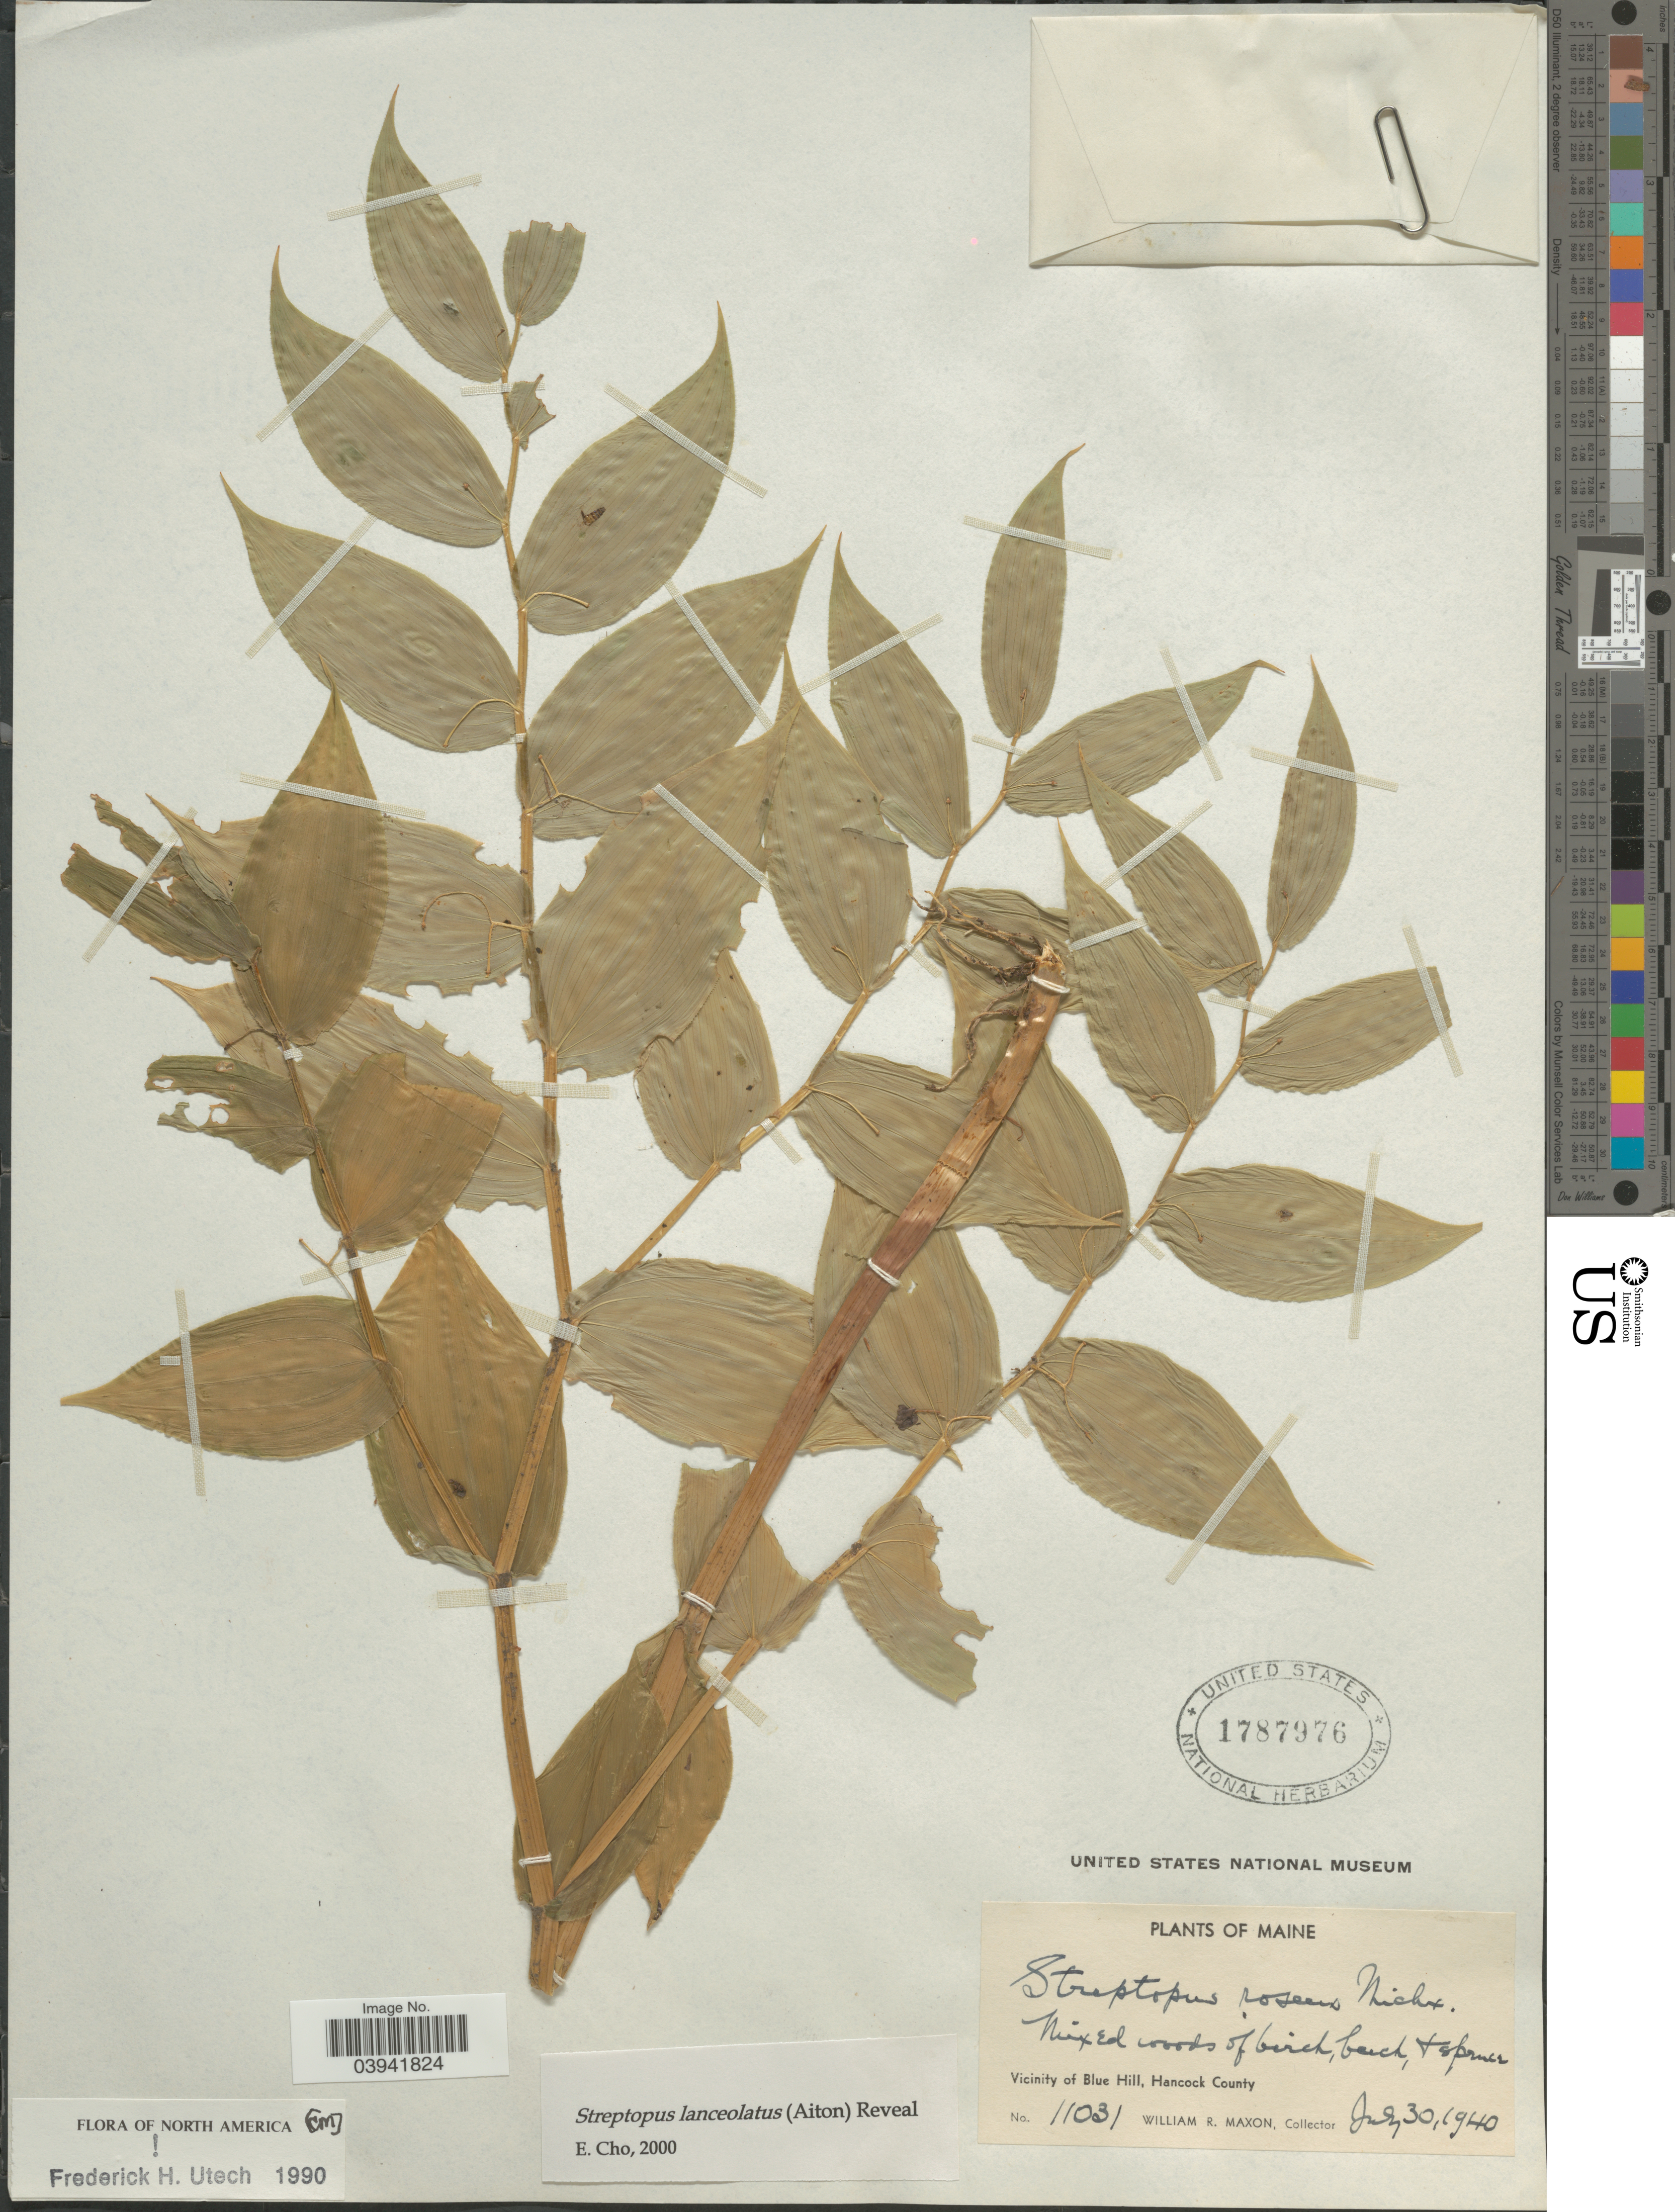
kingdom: Plantae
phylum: Tracheophyta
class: Liliopsida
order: Liliales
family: Liliaceae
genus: Streptopus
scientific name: Streptopus lanceolatus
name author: (Aiton) Reveal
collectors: W. R. Maxon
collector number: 11031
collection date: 1940-07-30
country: United States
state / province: Maine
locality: Vicinity of Blue Hill, Hancock County.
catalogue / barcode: US 1787976